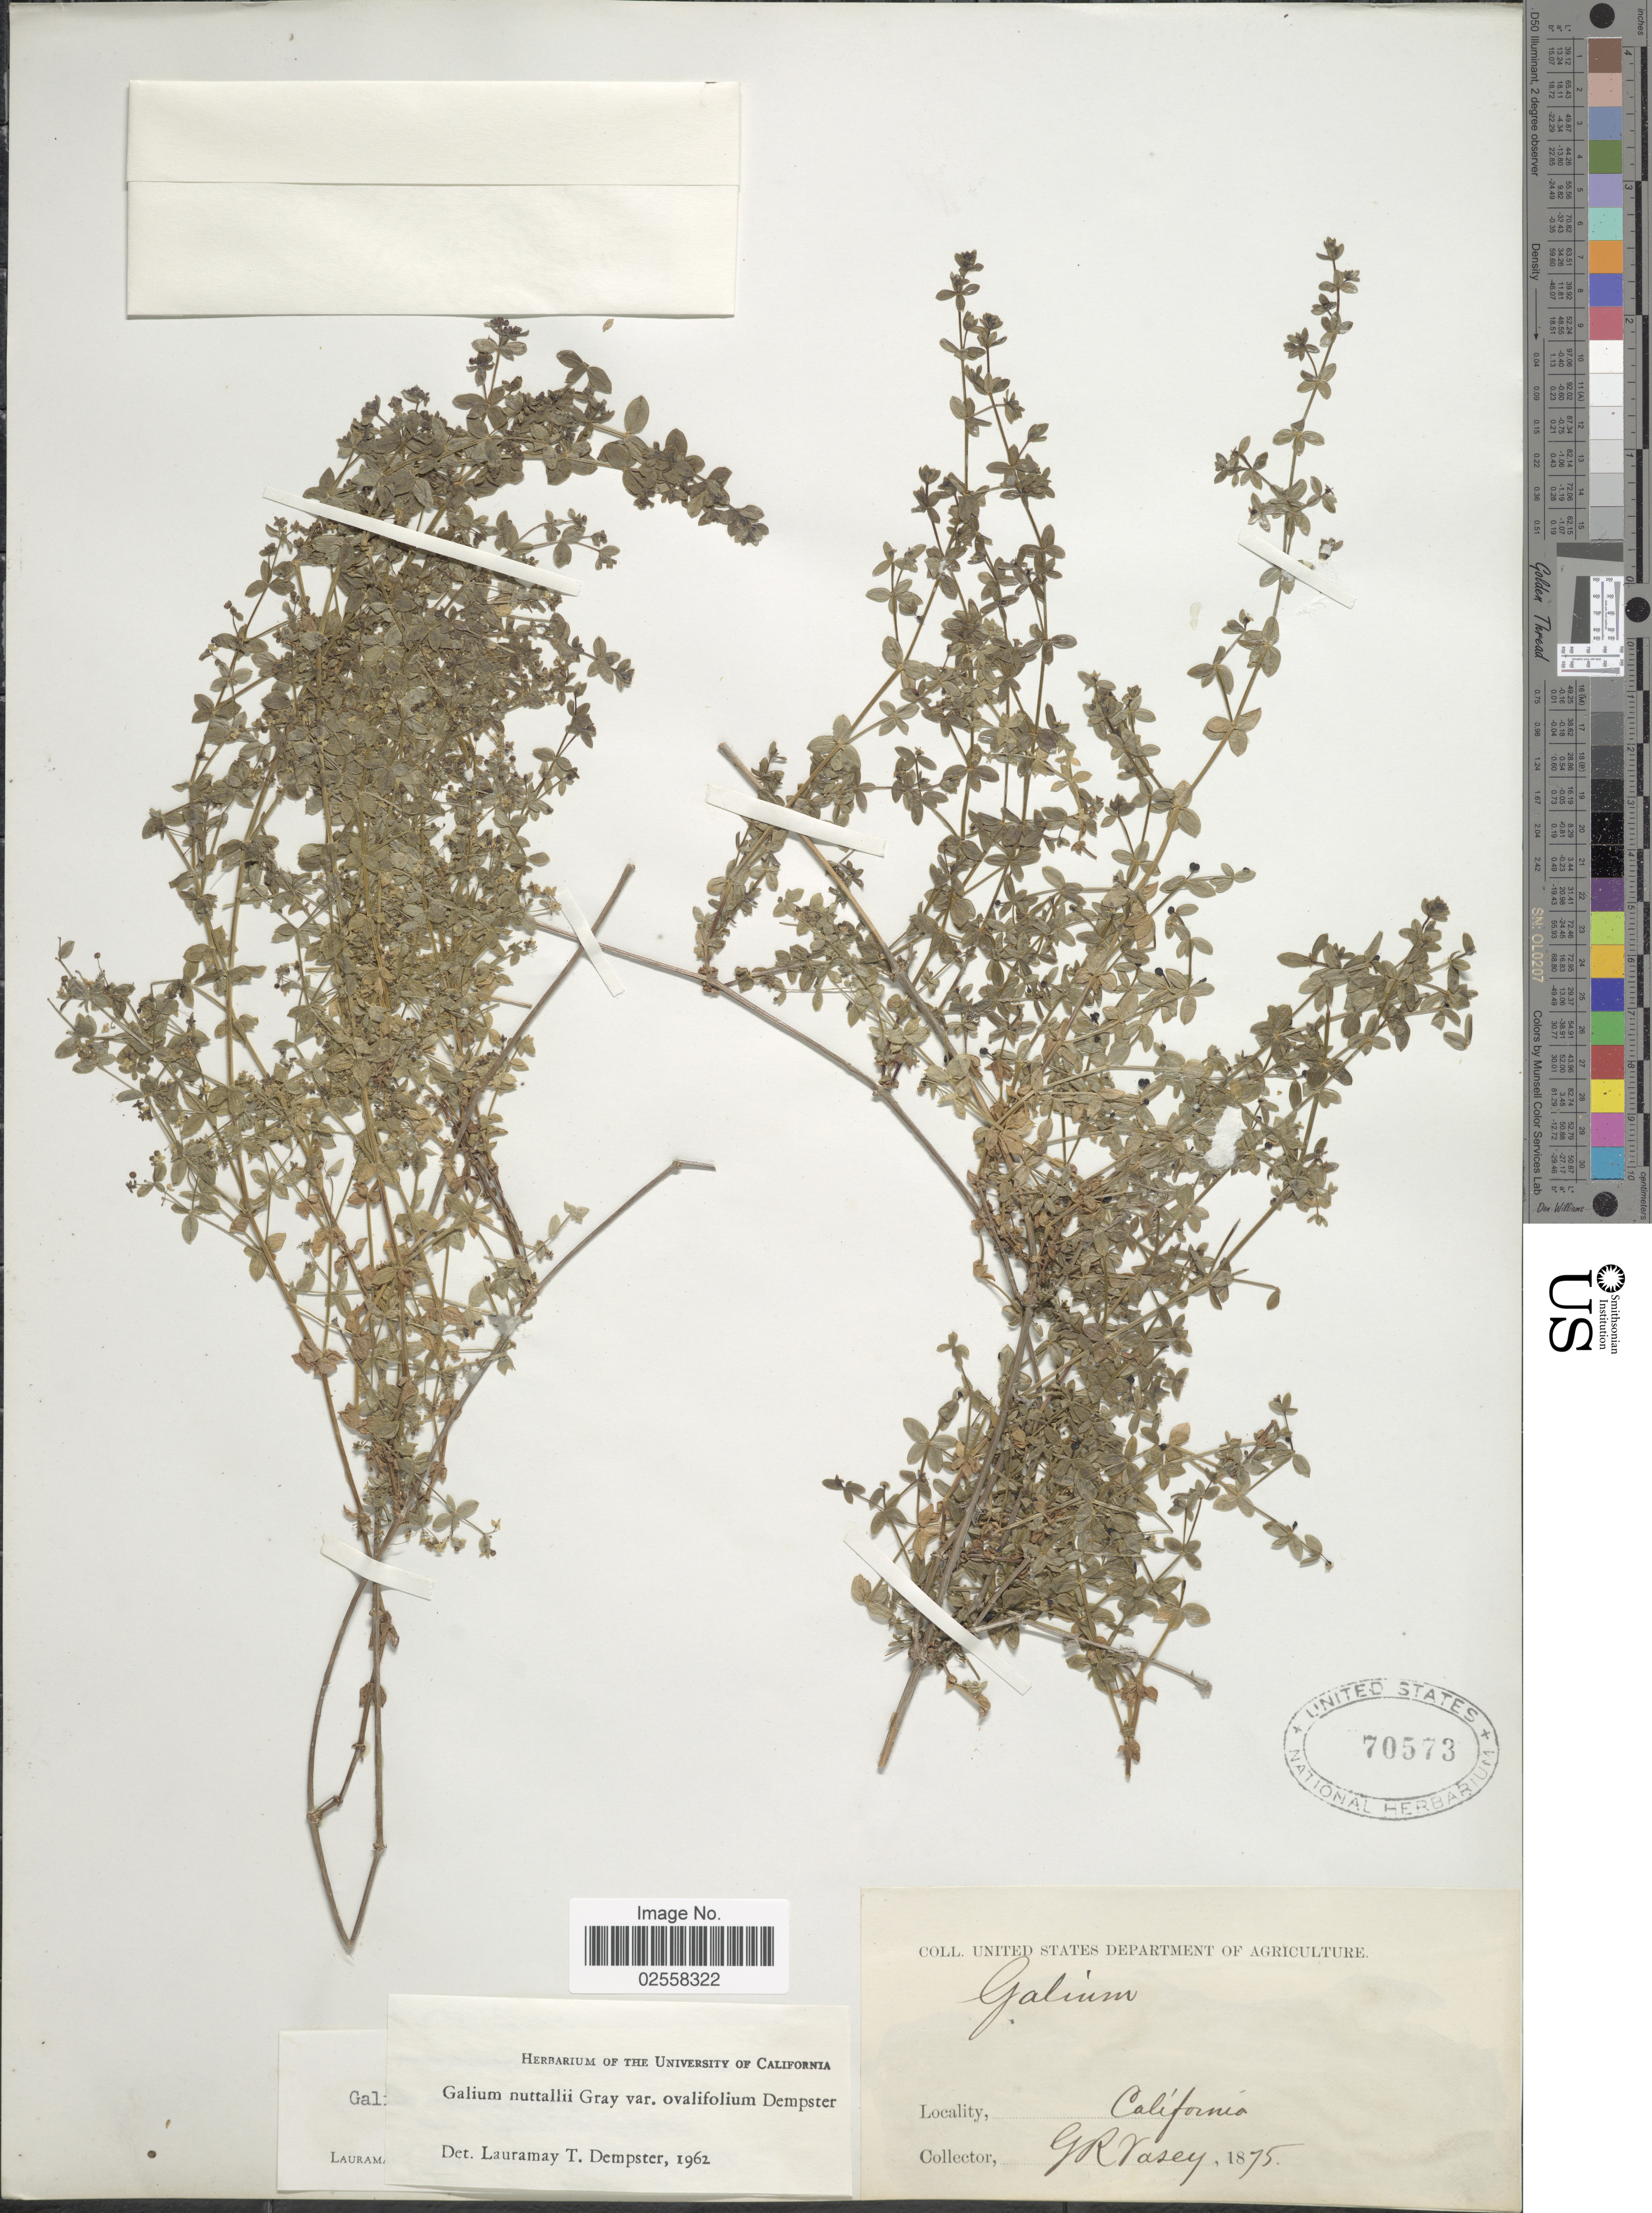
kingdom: Plantae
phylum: Tracheophyta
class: Magnoliopsida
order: Gentianales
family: Rubiaceae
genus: Galium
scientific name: Galium nuttallii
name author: A. Gray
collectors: G. R. Vasey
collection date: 1875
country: United States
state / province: California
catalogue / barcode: US 70573